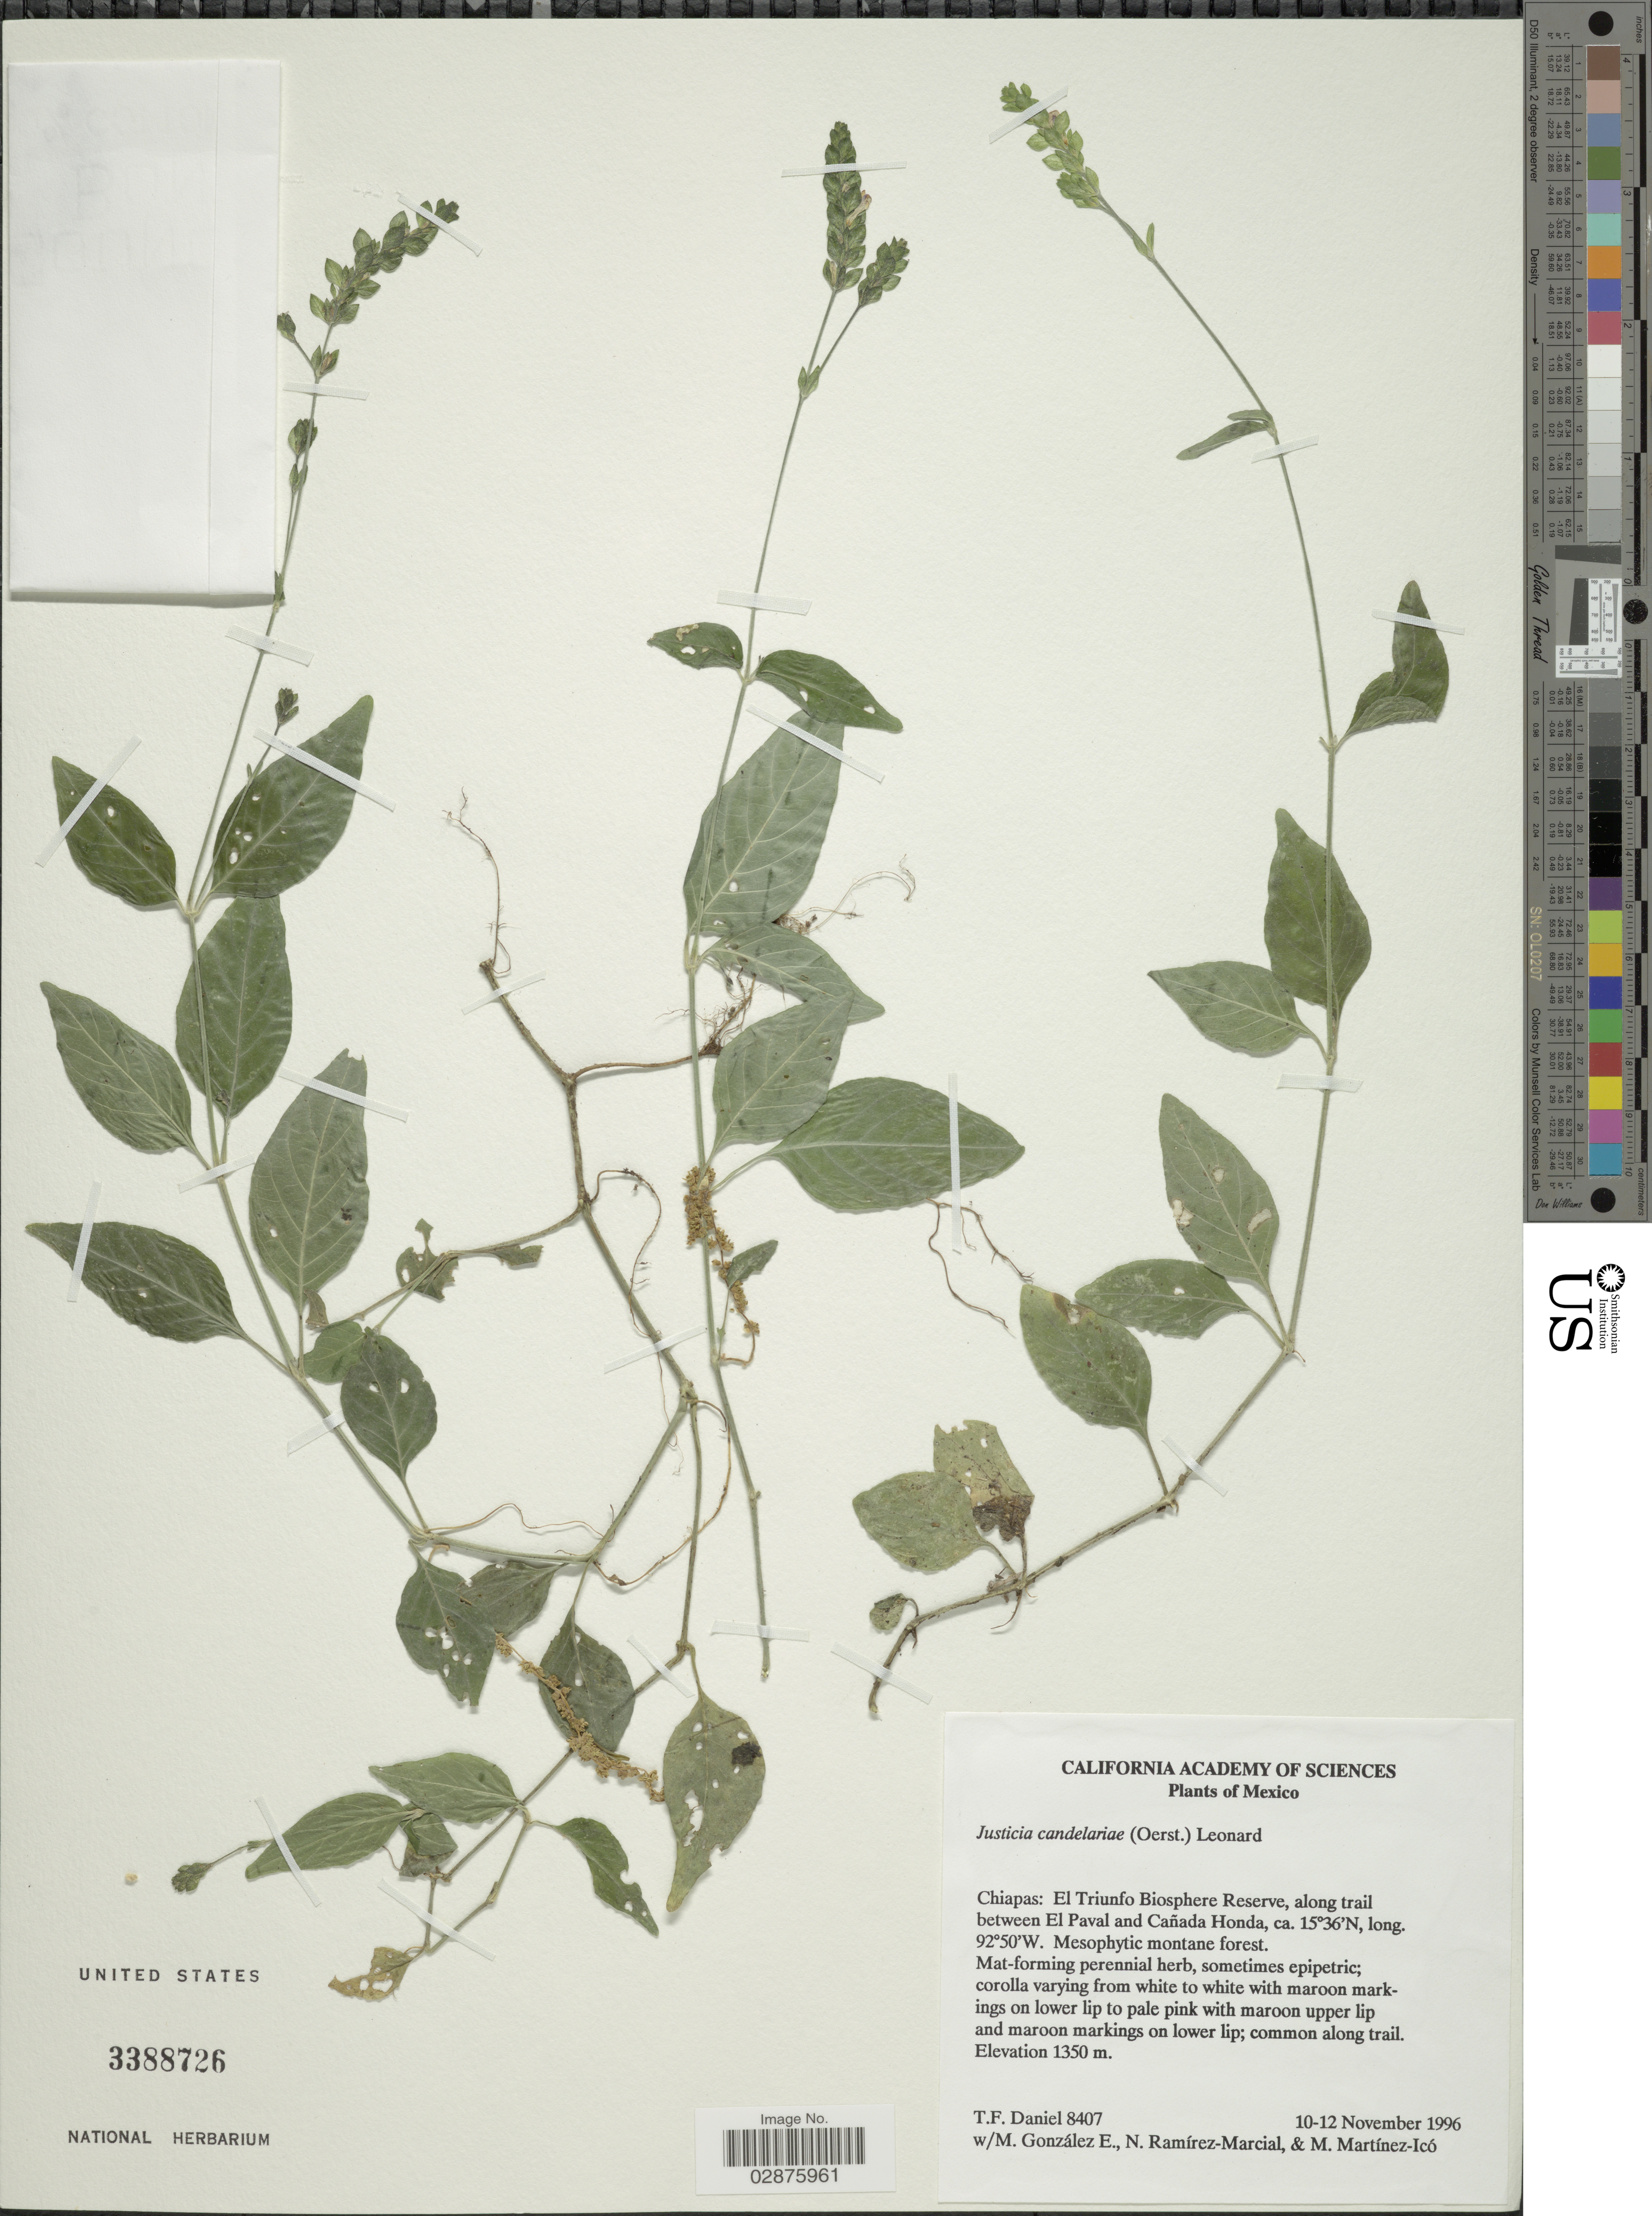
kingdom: Plantae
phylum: Tracheophyta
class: Magnoliopsida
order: Lamiales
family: Acanthaceae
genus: Justicia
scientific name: Justicia candelariae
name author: (Oerst.) Leonard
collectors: T. F. Daniel, M. González, N. Ramírez & M. Martinez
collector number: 8407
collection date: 1996-11-10/1996-11-12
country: Mexico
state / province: Chiapas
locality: El Triunfo Biosphere Reserve, along trail between El Paval and Cañada Honda.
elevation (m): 1350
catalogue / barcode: US 3388726